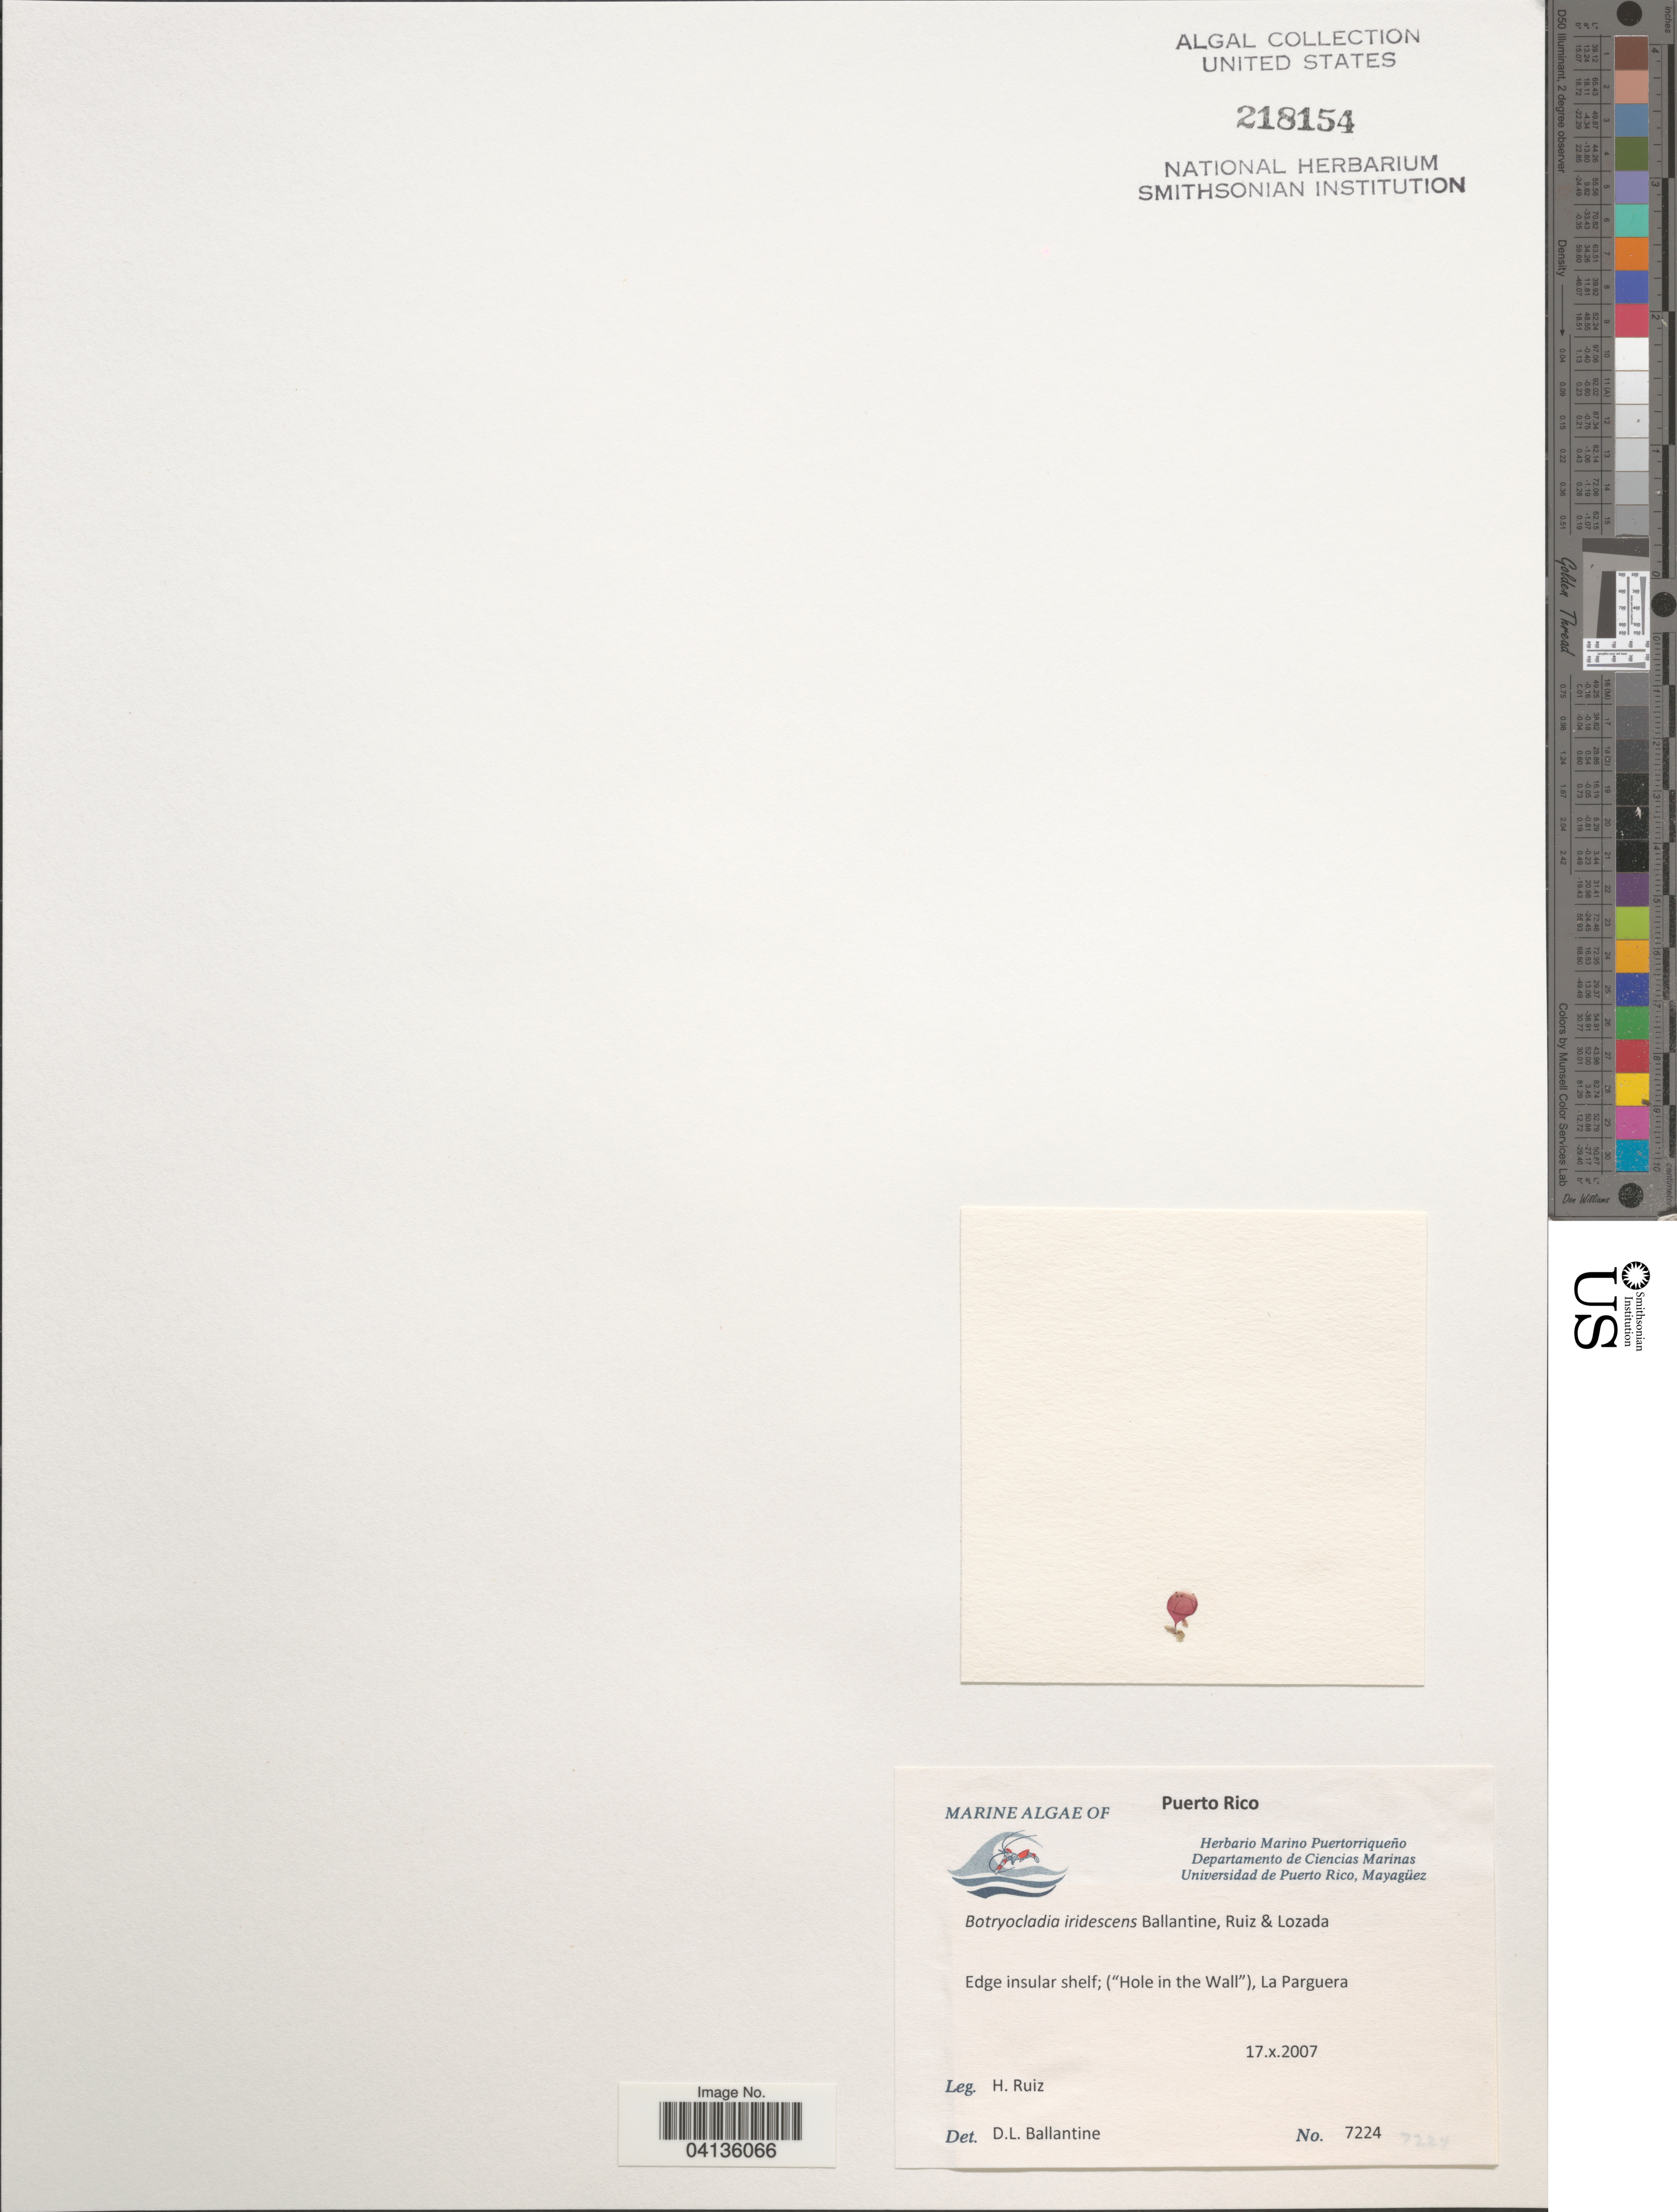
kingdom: Plantae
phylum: Rhodophyta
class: Florideophyceae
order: Rhodymeniales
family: Rhodymeniaceae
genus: Botryocladia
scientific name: Botryocladia iridescens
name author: D.L. Ballant. & H.Ruiz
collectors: H. Ruiz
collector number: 7224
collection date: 2007-10-17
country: Puerto Rico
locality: Edge insular shelf; ("Hole in the Wall"), La Parguera.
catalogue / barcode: US 218154